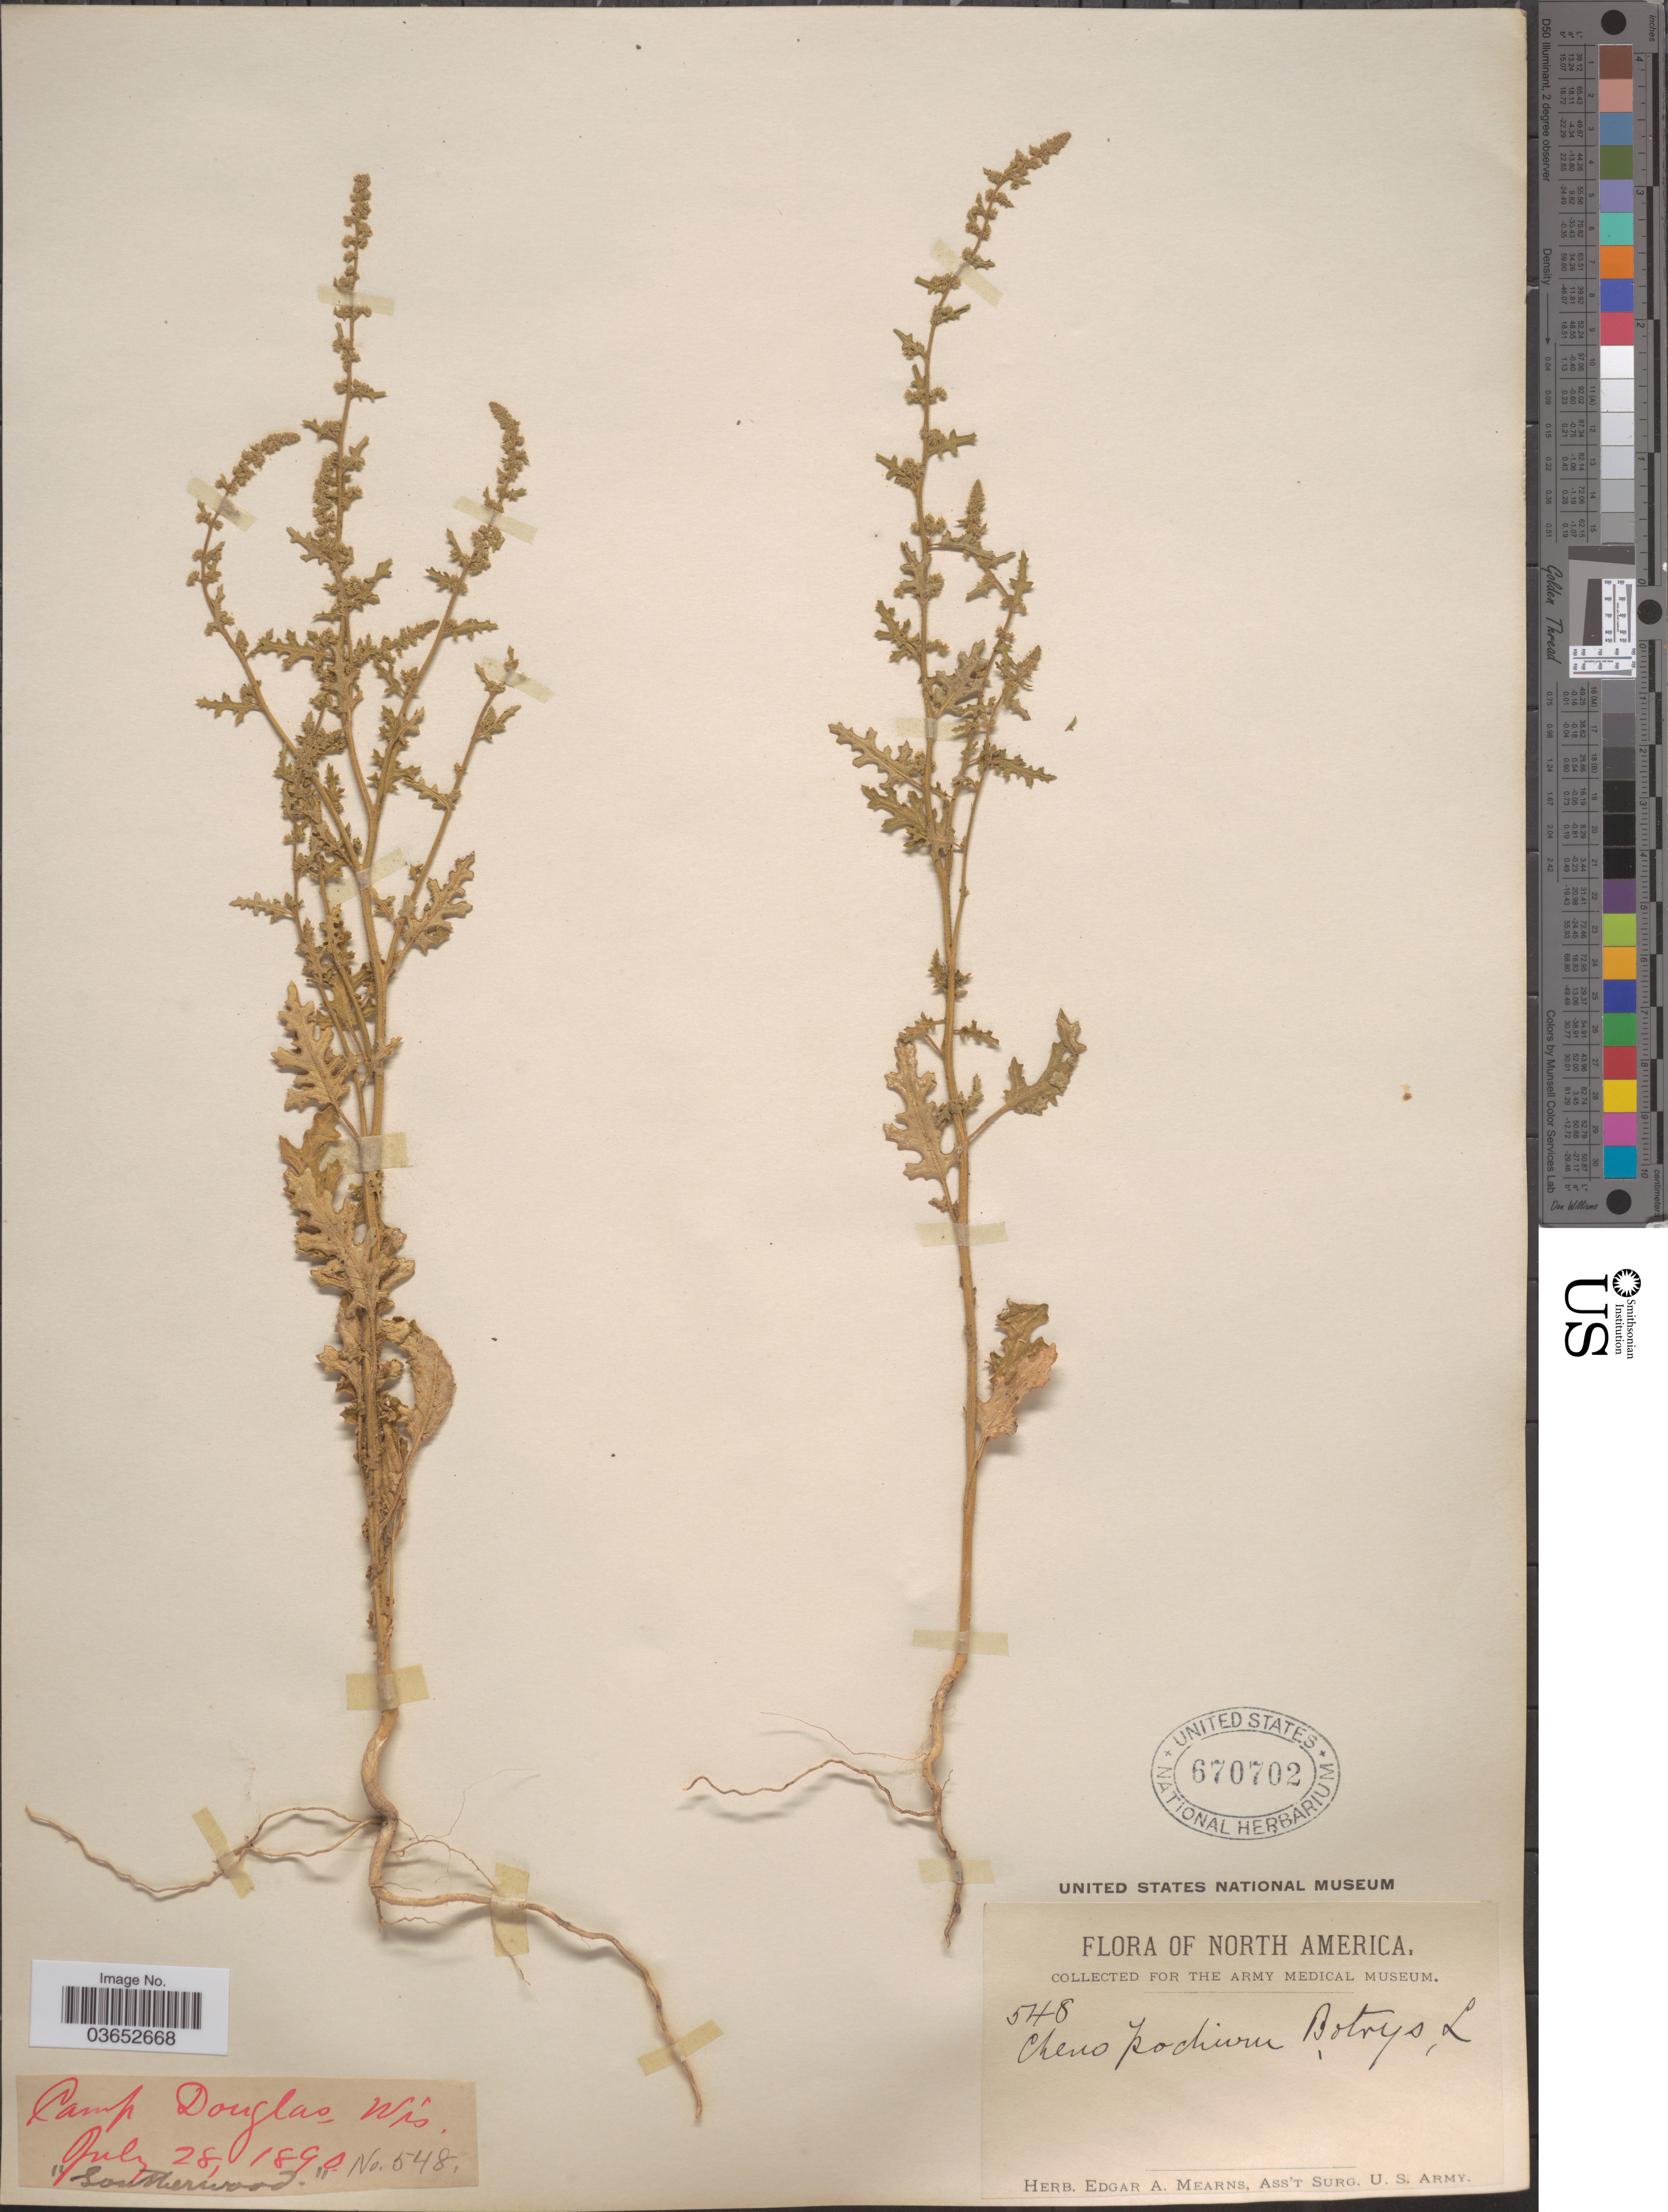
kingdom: Plantae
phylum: Tracheophyta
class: Magnoliopsida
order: Caryophyllales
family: Amaranthaceae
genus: Chenopodium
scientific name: Chenopodium botrys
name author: L.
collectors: ex herb. Edgar A. Mearns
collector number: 548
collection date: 1890-07-28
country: United States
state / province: Wisconsin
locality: Camp Douglas. Southerwood.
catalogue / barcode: US 670702